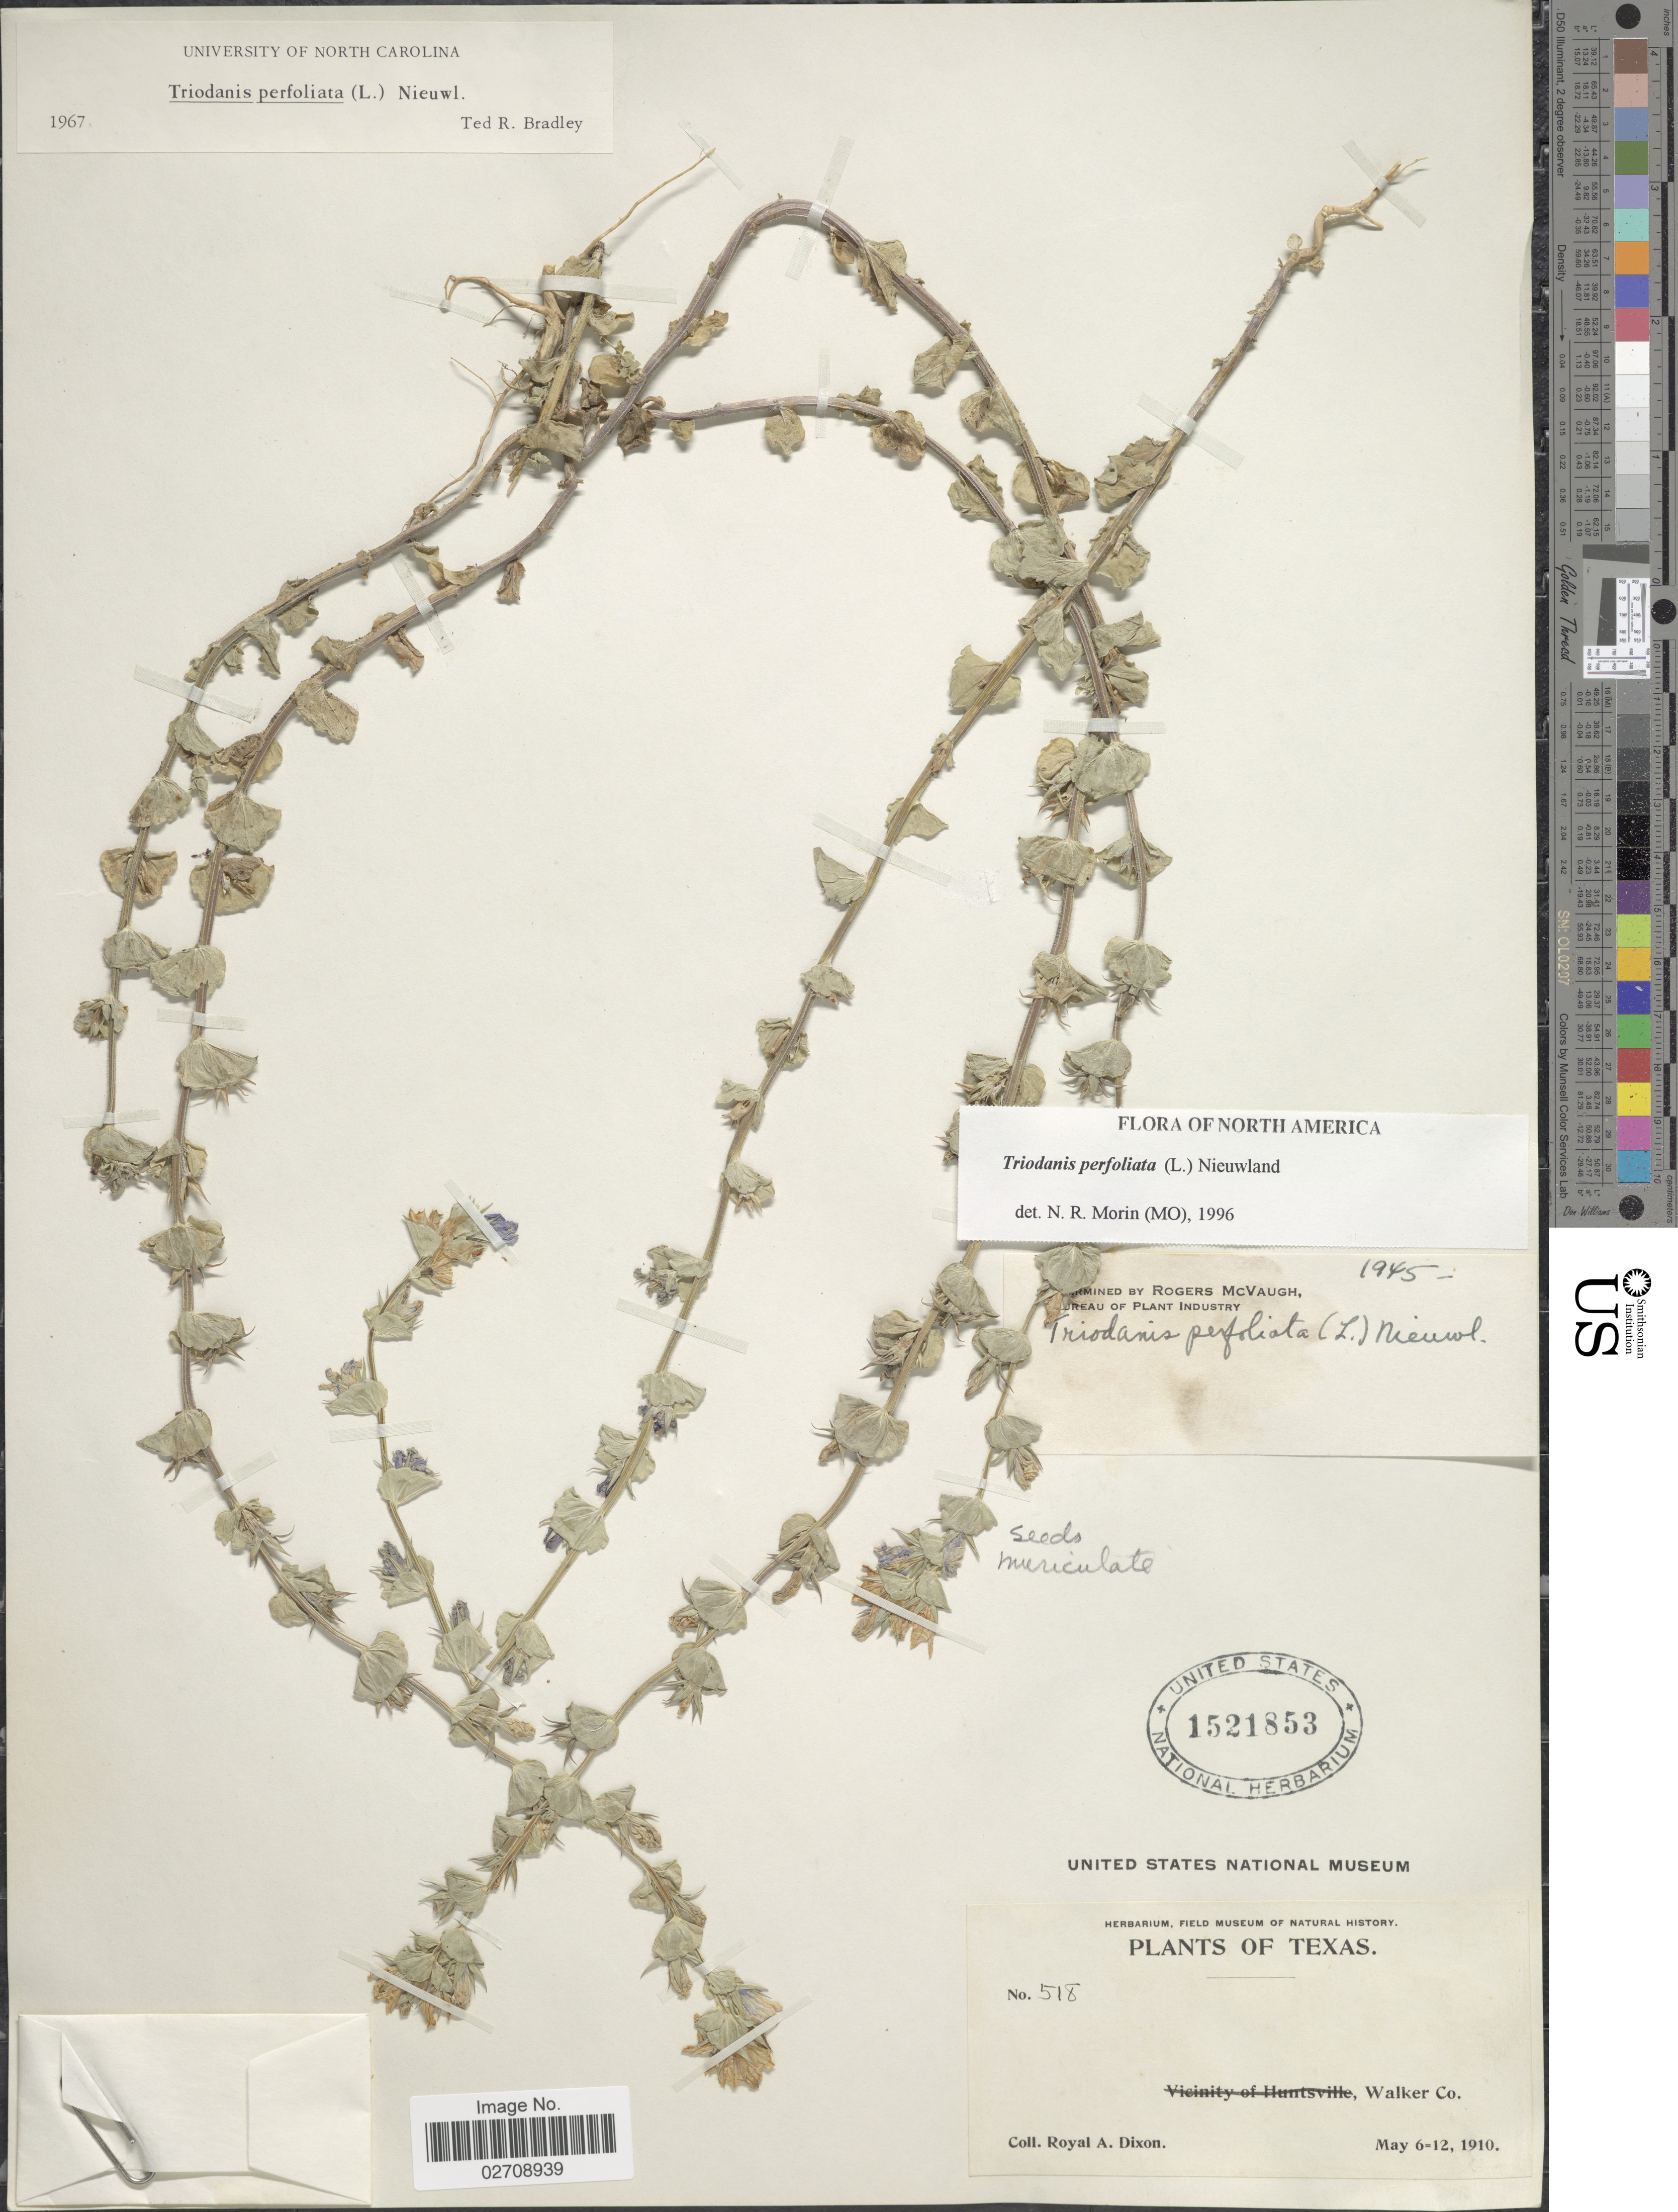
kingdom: Plantae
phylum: Tracheophyta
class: Magnoliopsida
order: Asterales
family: Campanulaceae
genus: Triodanis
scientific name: Triodanis perfoliata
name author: (L.) Nieuwl.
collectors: R. A. Dixon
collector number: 518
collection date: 1910-05-06/1910-05-12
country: United States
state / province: Texas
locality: Walker Co.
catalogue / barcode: US 1521853